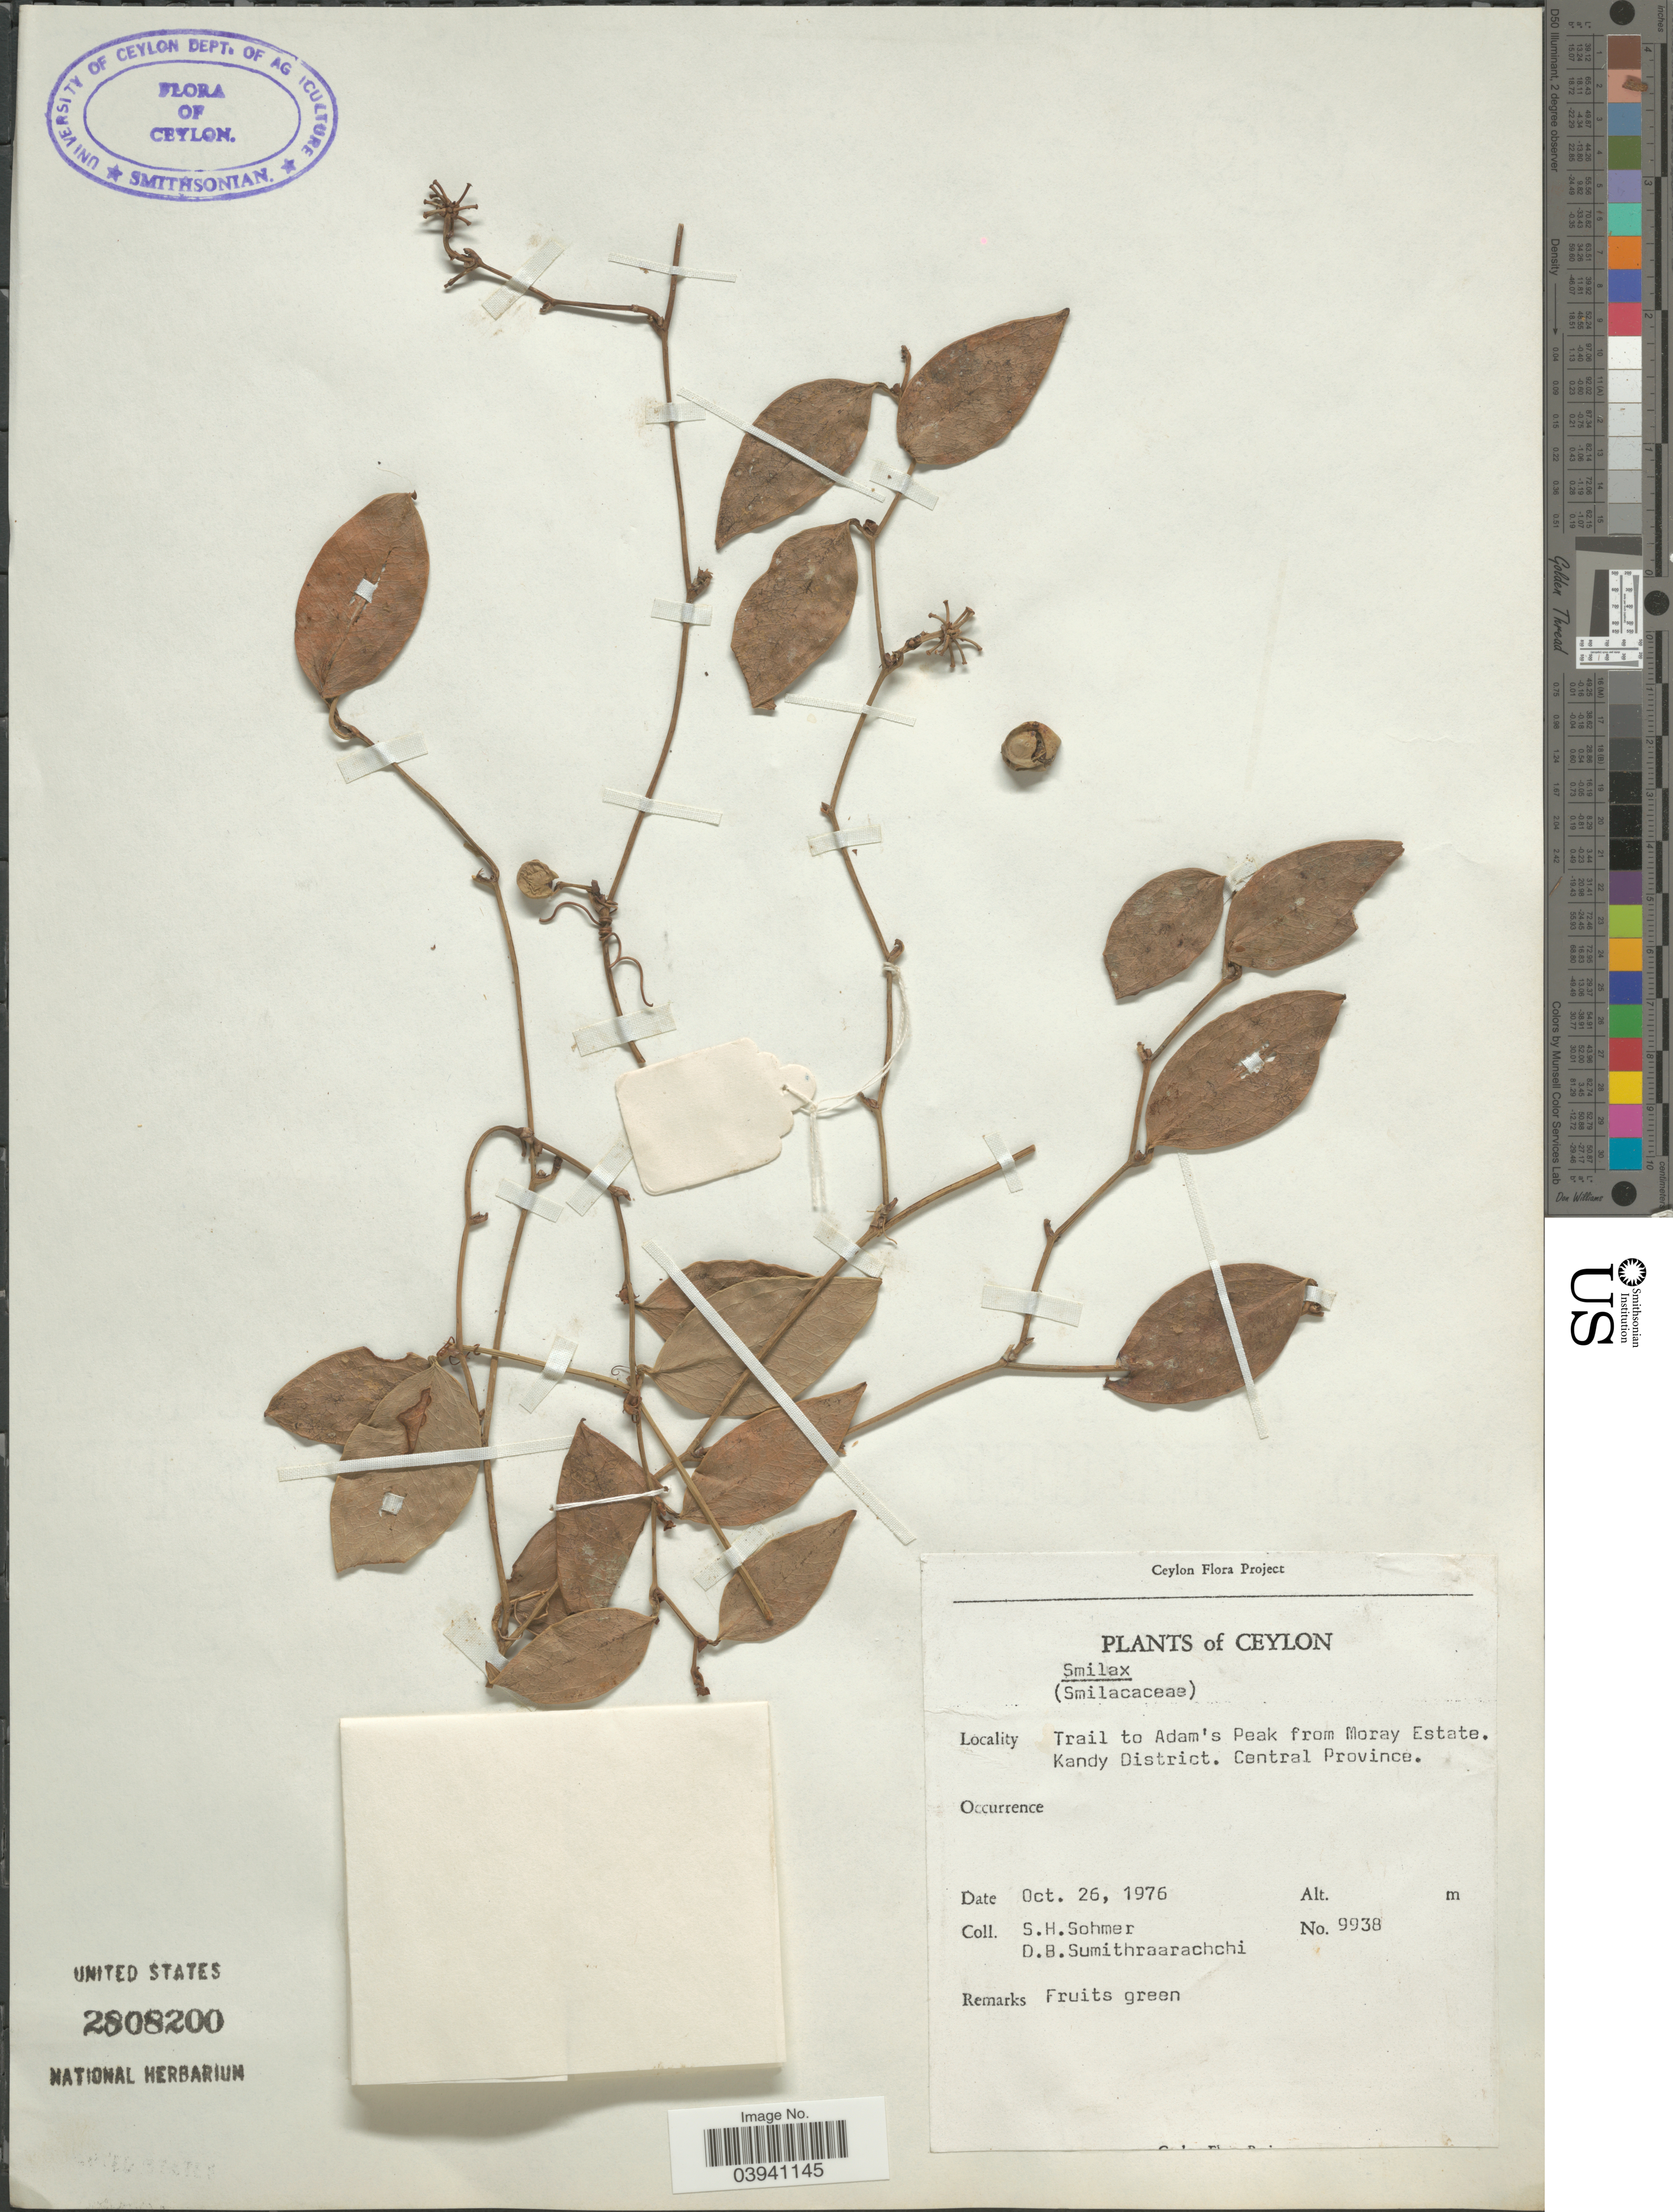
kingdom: Plantae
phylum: Tracheophyta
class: Liliopsida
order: Liliales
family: Smilacaceae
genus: Smilax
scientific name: Smilax sp.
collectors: S. H. Sohmer & D. B. Sumithraarachchi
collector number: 9938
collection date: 1976-10-26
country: Sri Lanka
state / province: Central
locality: Ceylon. Trail to Adam's Peak from Moray Estate. Kandy District.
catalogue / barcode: US 2808200